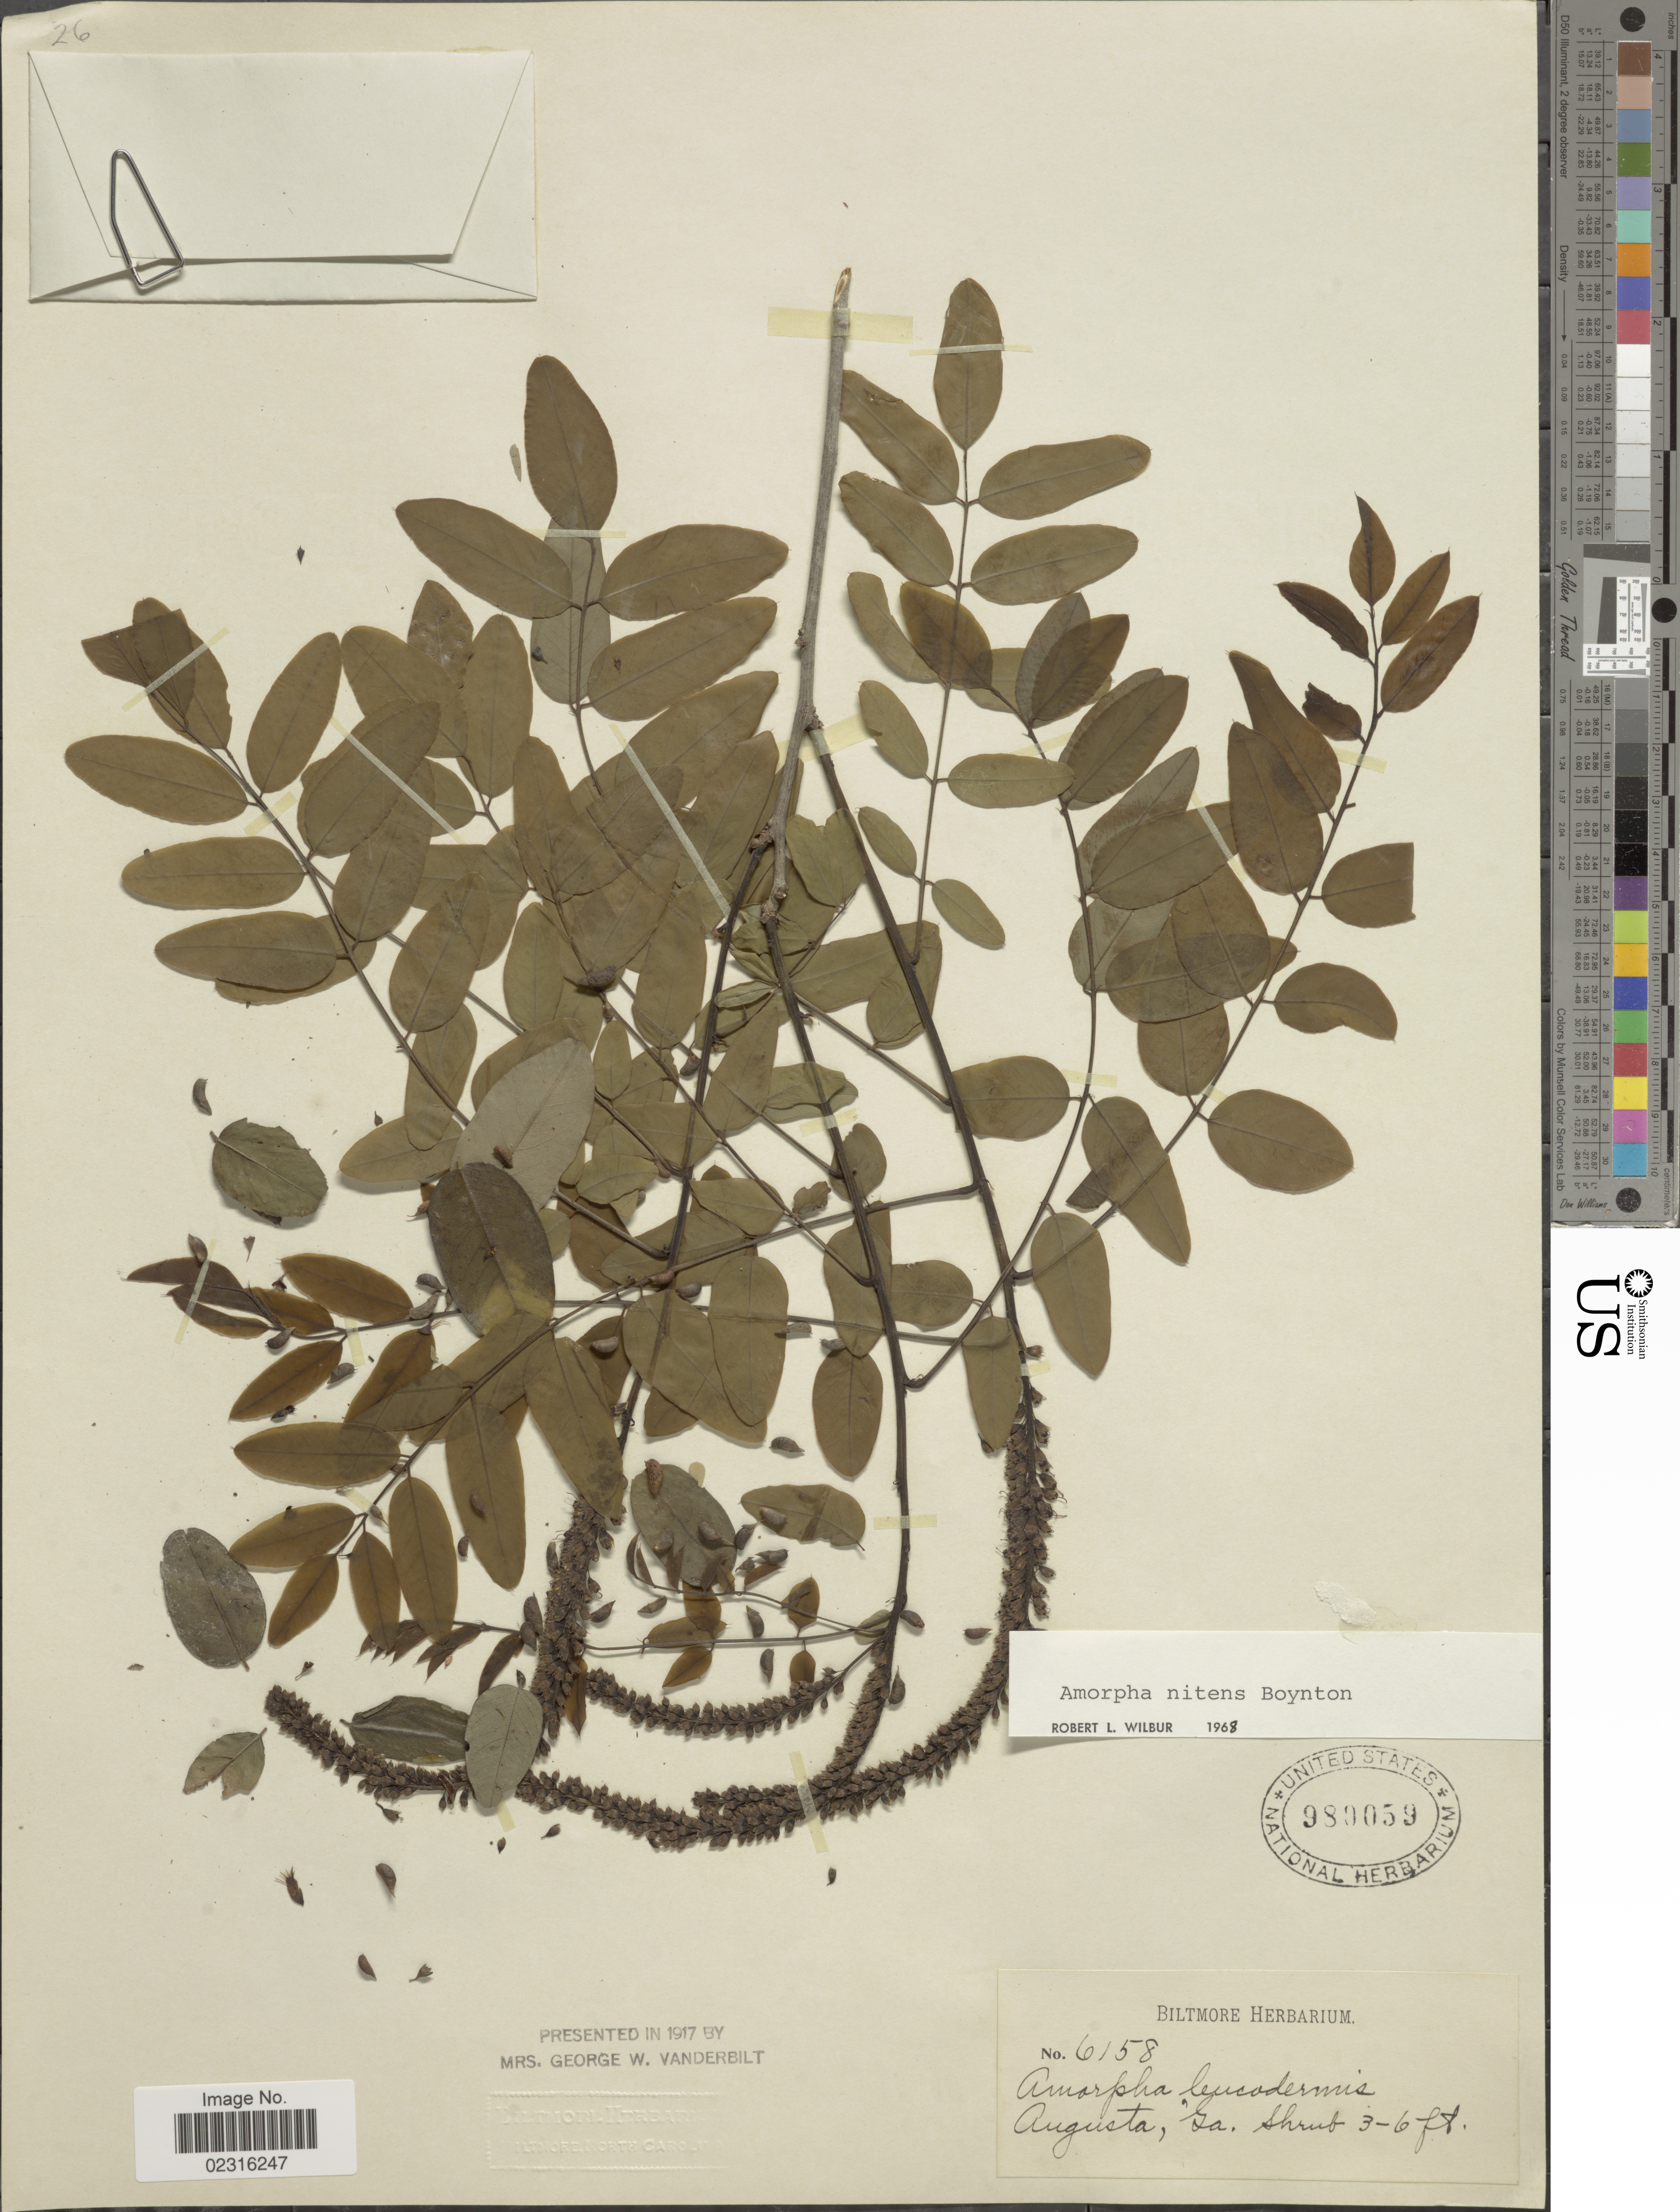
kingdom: Plantae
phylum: Tracheophyta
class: Magnoliopsida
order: Fabales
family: Fabaceae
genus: Amorpha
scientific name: Amorpha nitens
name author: F.E. Boynton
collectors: ex herb. Biltmore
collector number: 6158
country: United States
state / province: Georgia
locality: Angusta.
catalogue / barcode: US 980059